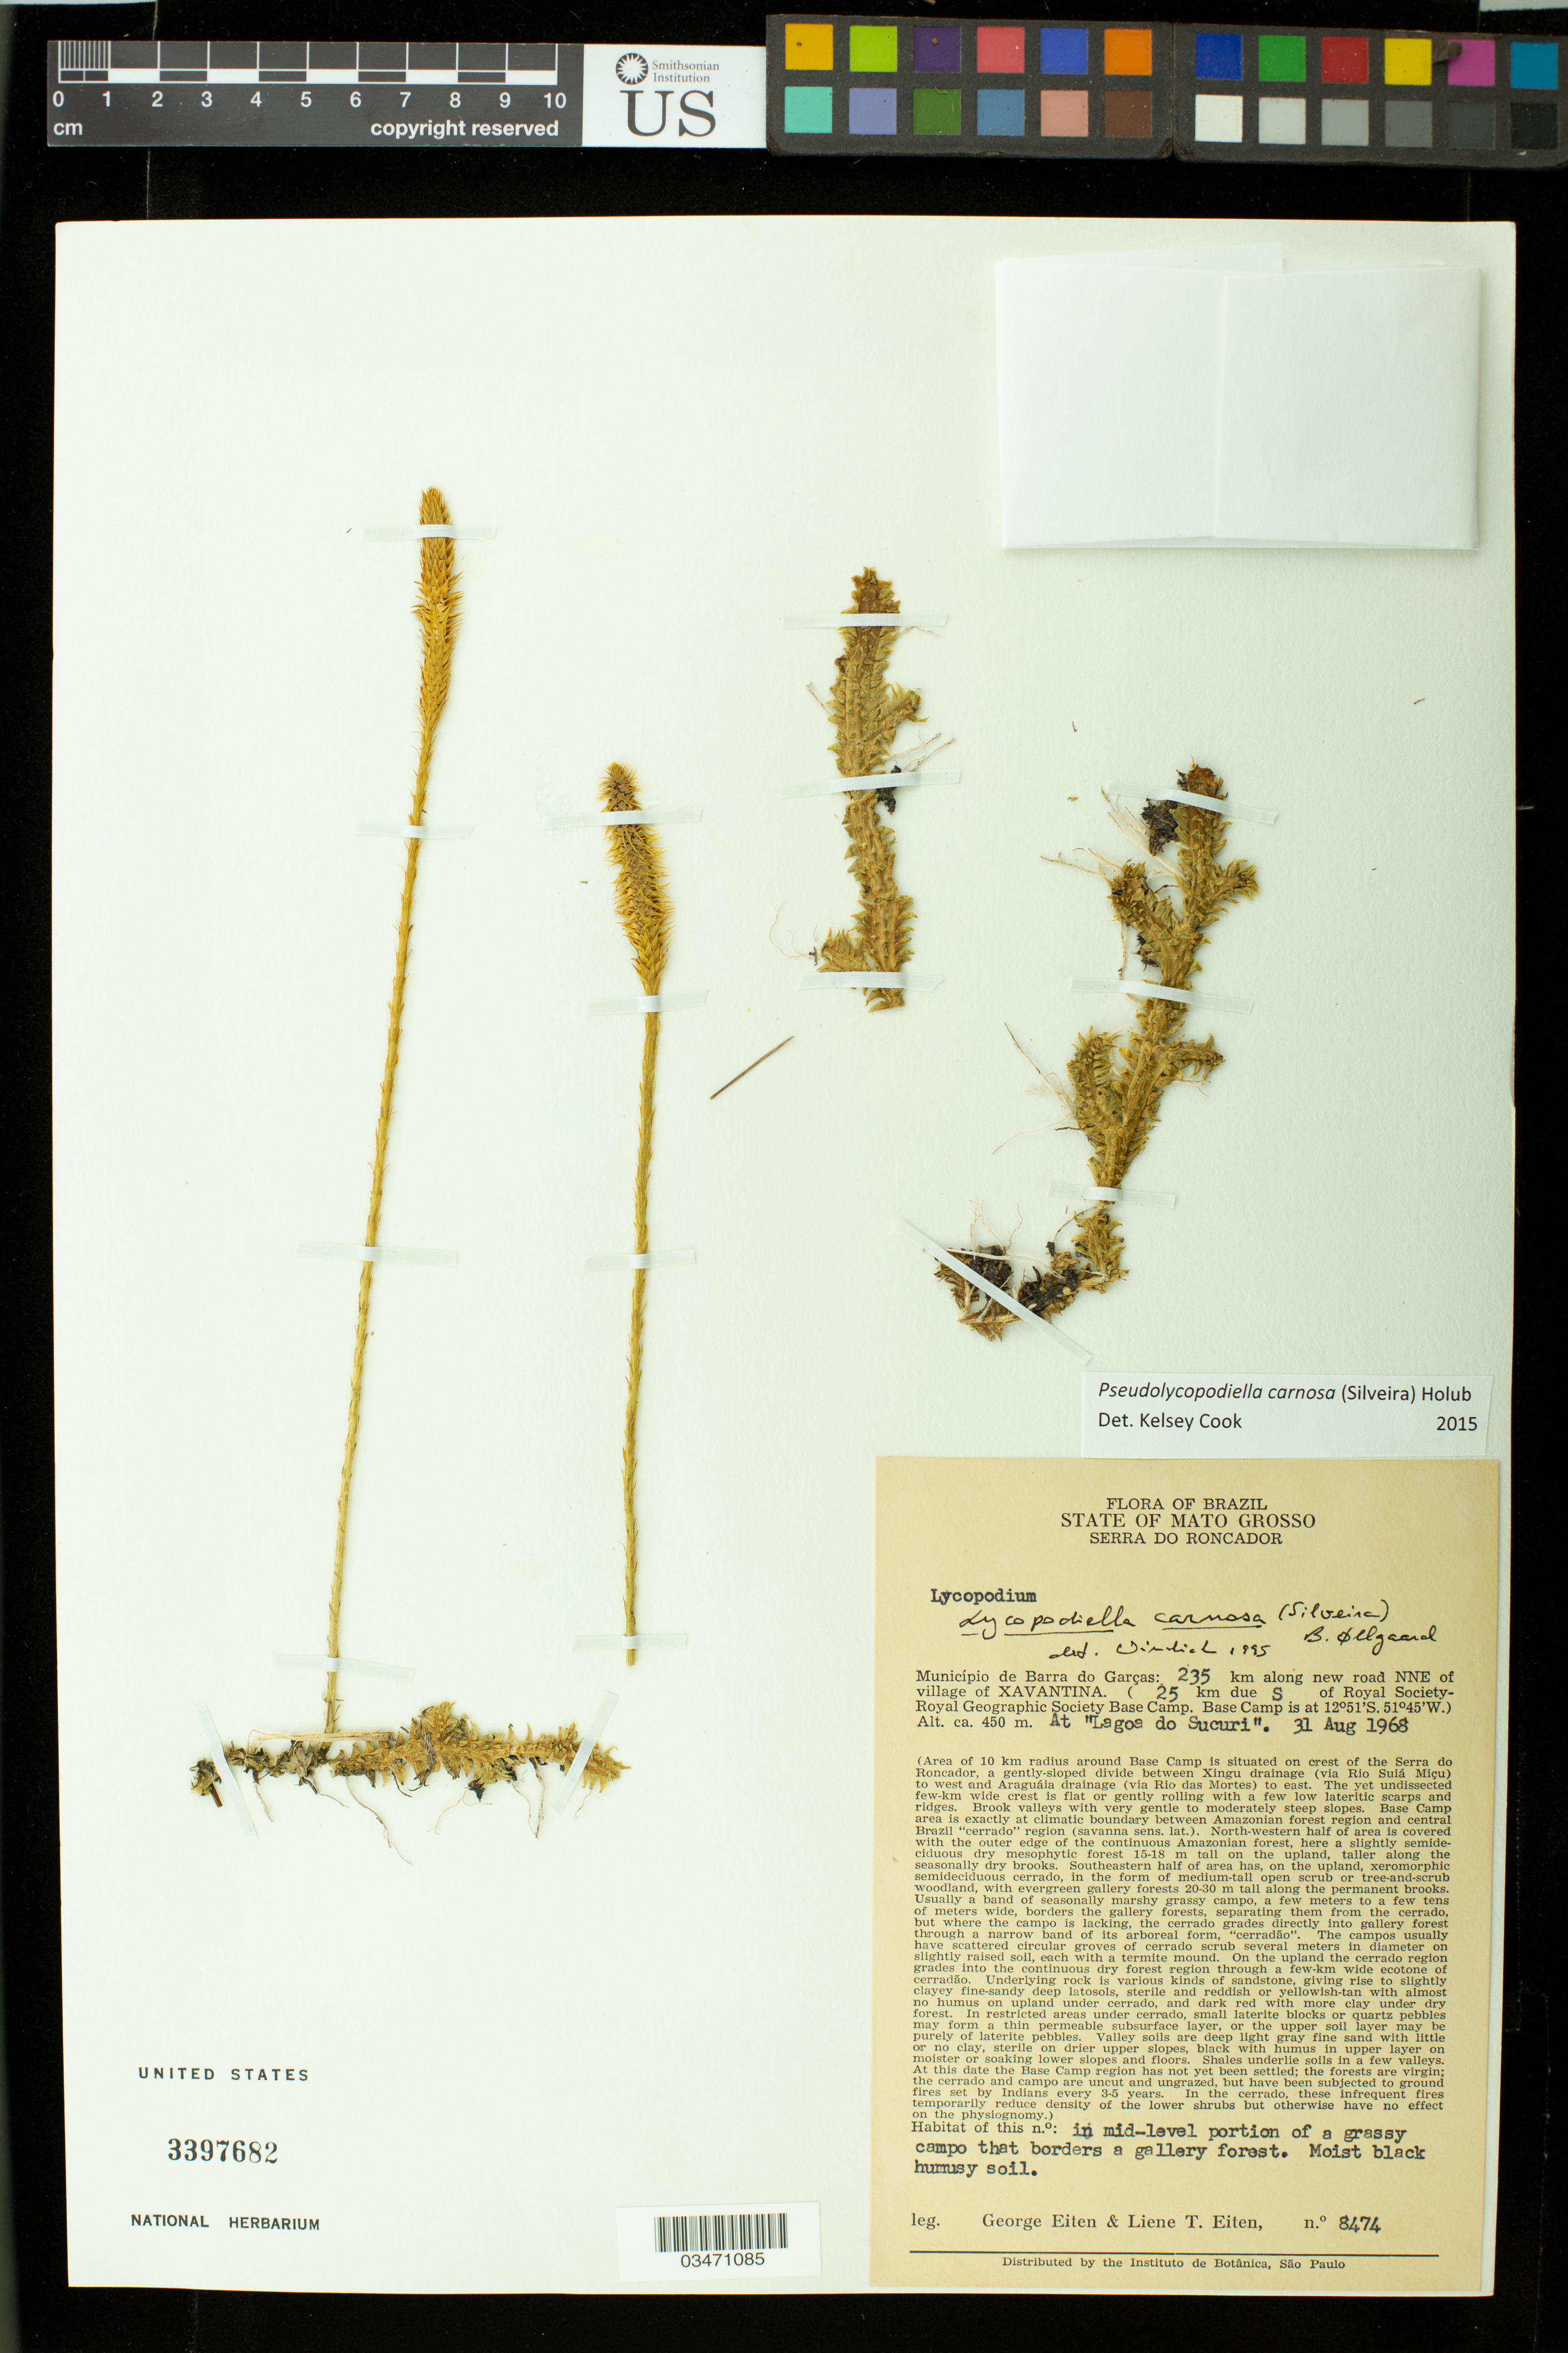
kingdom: Plantae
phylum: Tracheophyta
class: Lycopodiopsida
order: Lycopodiales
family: Lycopodiaceae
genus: Pseudolycopodiella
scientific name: Pseudolycopodiella carnosa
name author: (Silveira) Holub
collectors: G. Eiten & L. T. Eiten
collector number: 8474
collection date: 1968-08-31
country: Brazil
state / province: Mato Grosso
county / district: Barra do Garças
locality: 235 Km along new road NNE of village of Xavantina. 25 Km due S o Royal Society-Royal Geographic Society Base Camp. At "Lagoa do Sucuri"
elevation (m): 450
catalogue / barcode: US 3397682